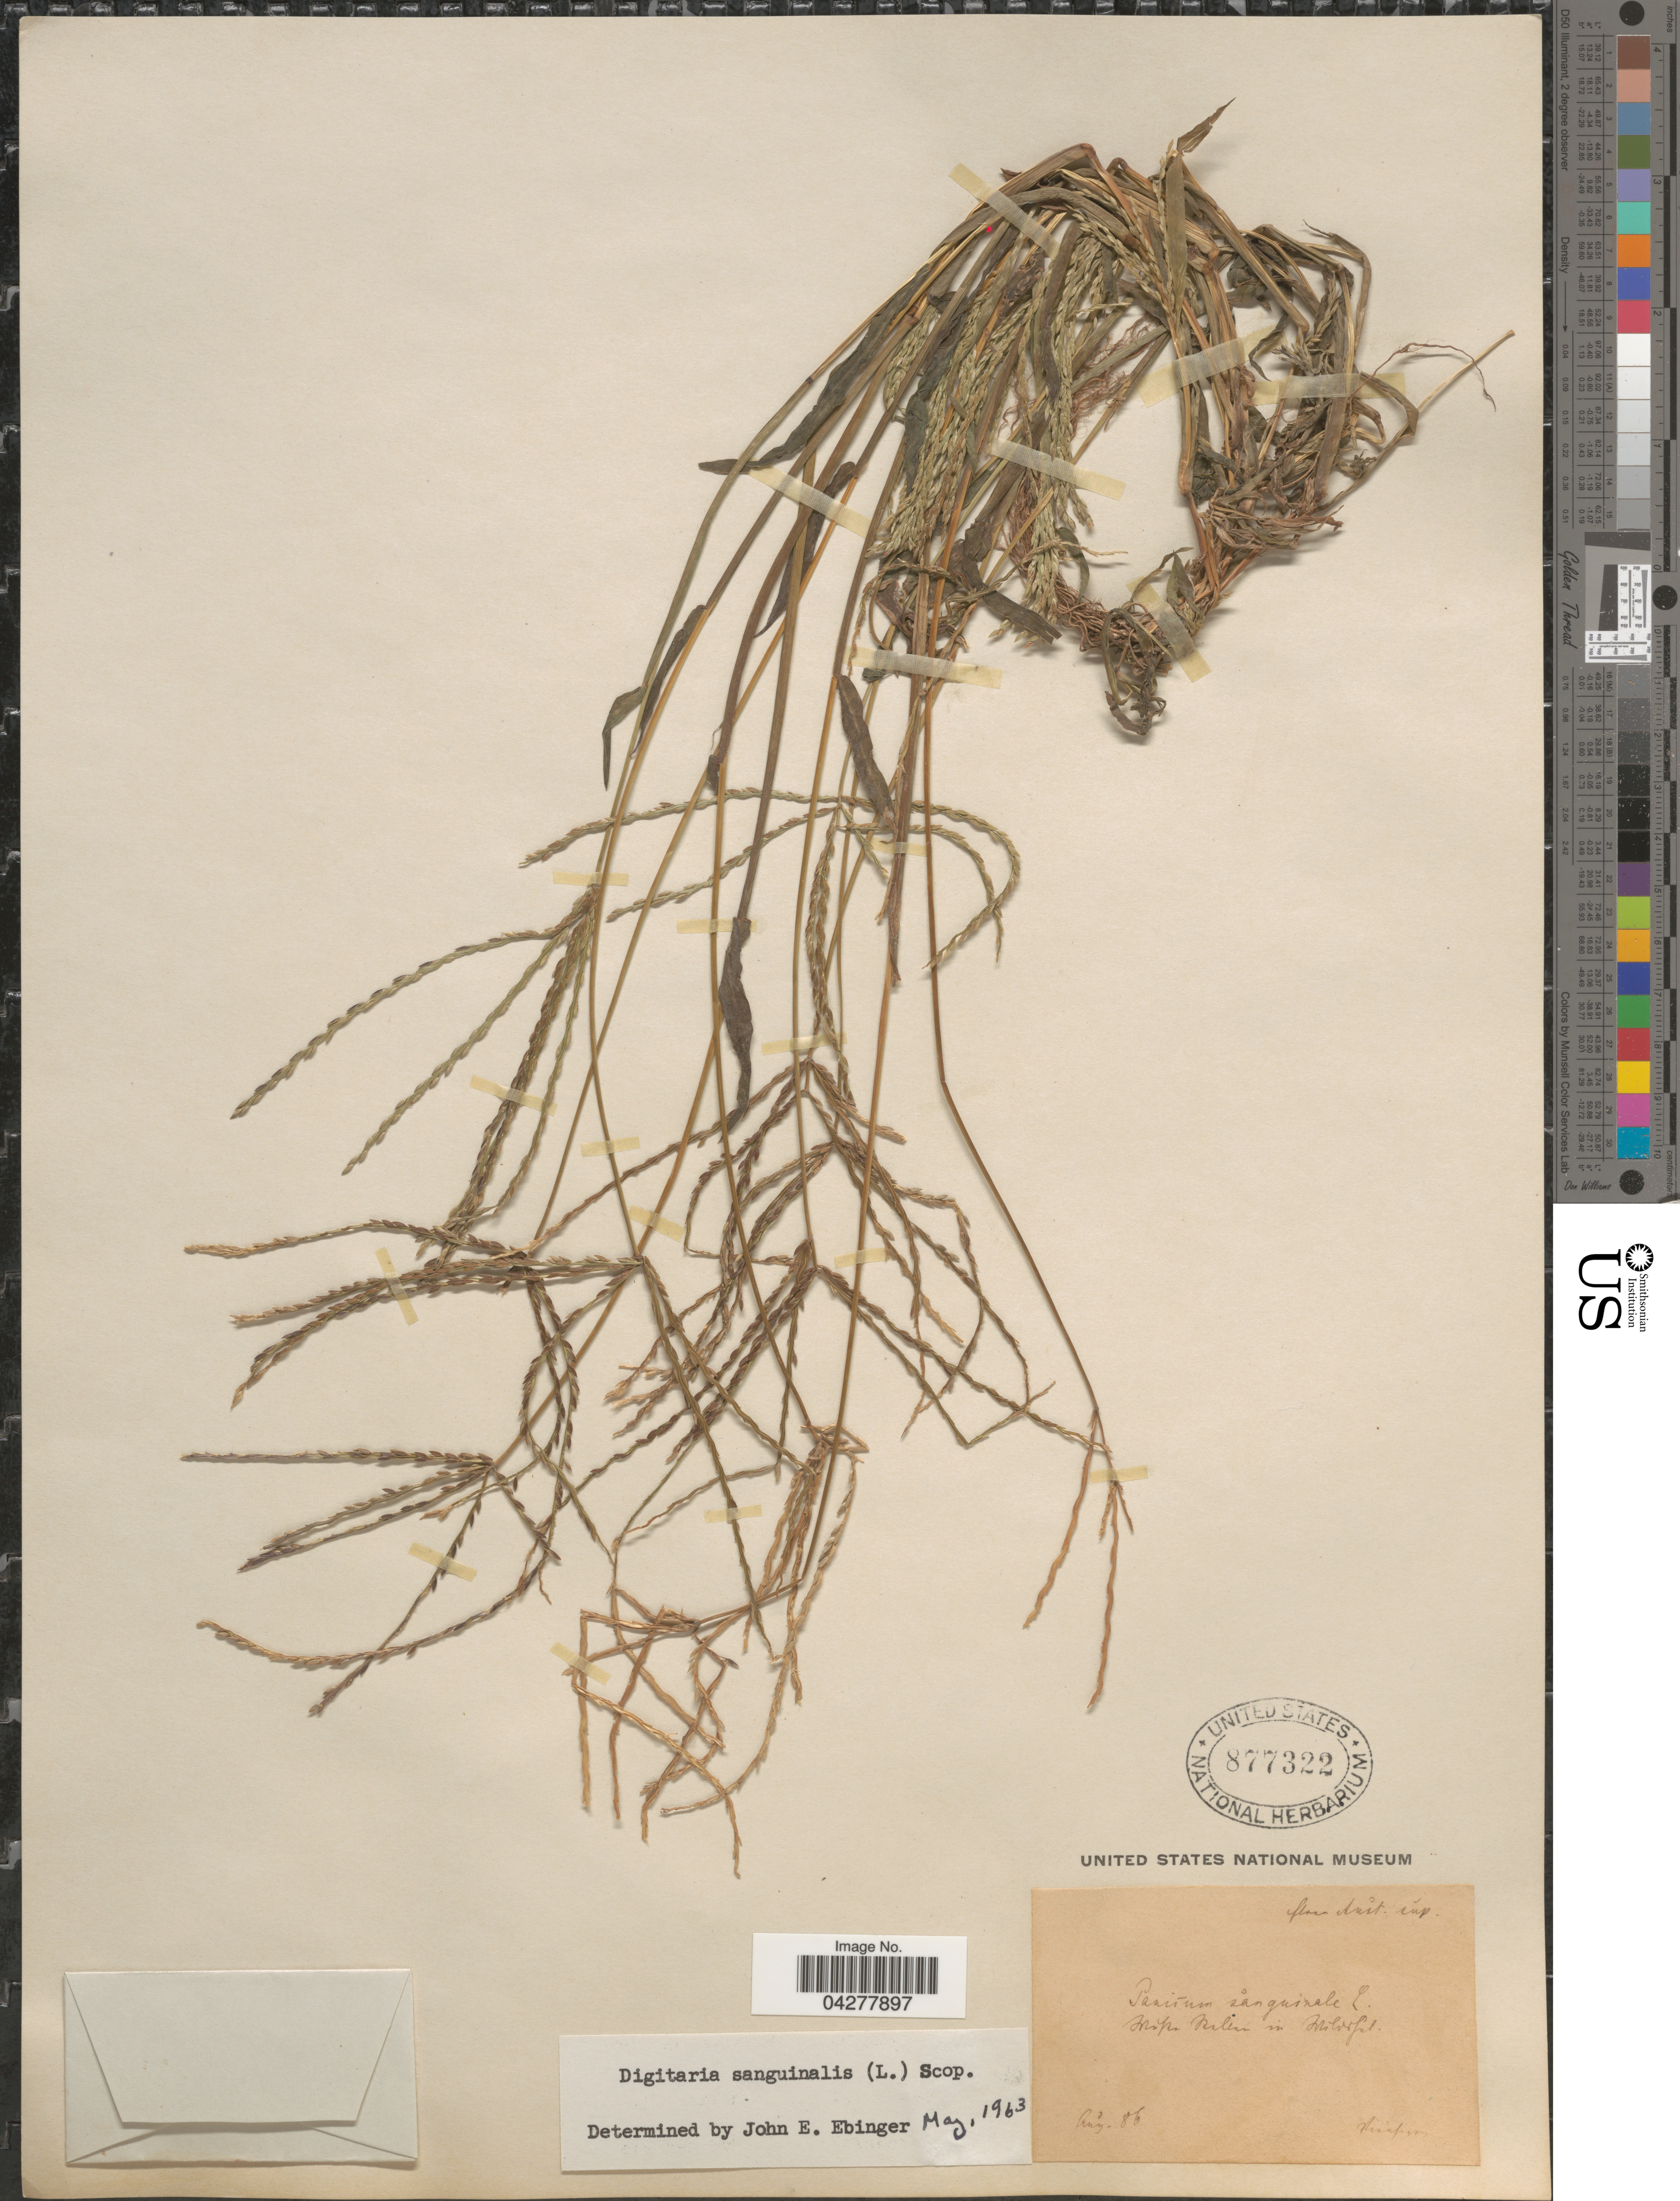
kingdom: Plantae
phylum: Tracheophyta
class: Liliopsida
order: Poales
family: Poaceae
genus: Digitaria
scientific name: Digitaria sanguinalis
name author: (L.) Scop.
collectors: F. Vierhapper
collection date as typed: Transcribed d/m/y: /8/86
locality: Aust. sup. [illegible text].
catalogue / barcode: US 877322